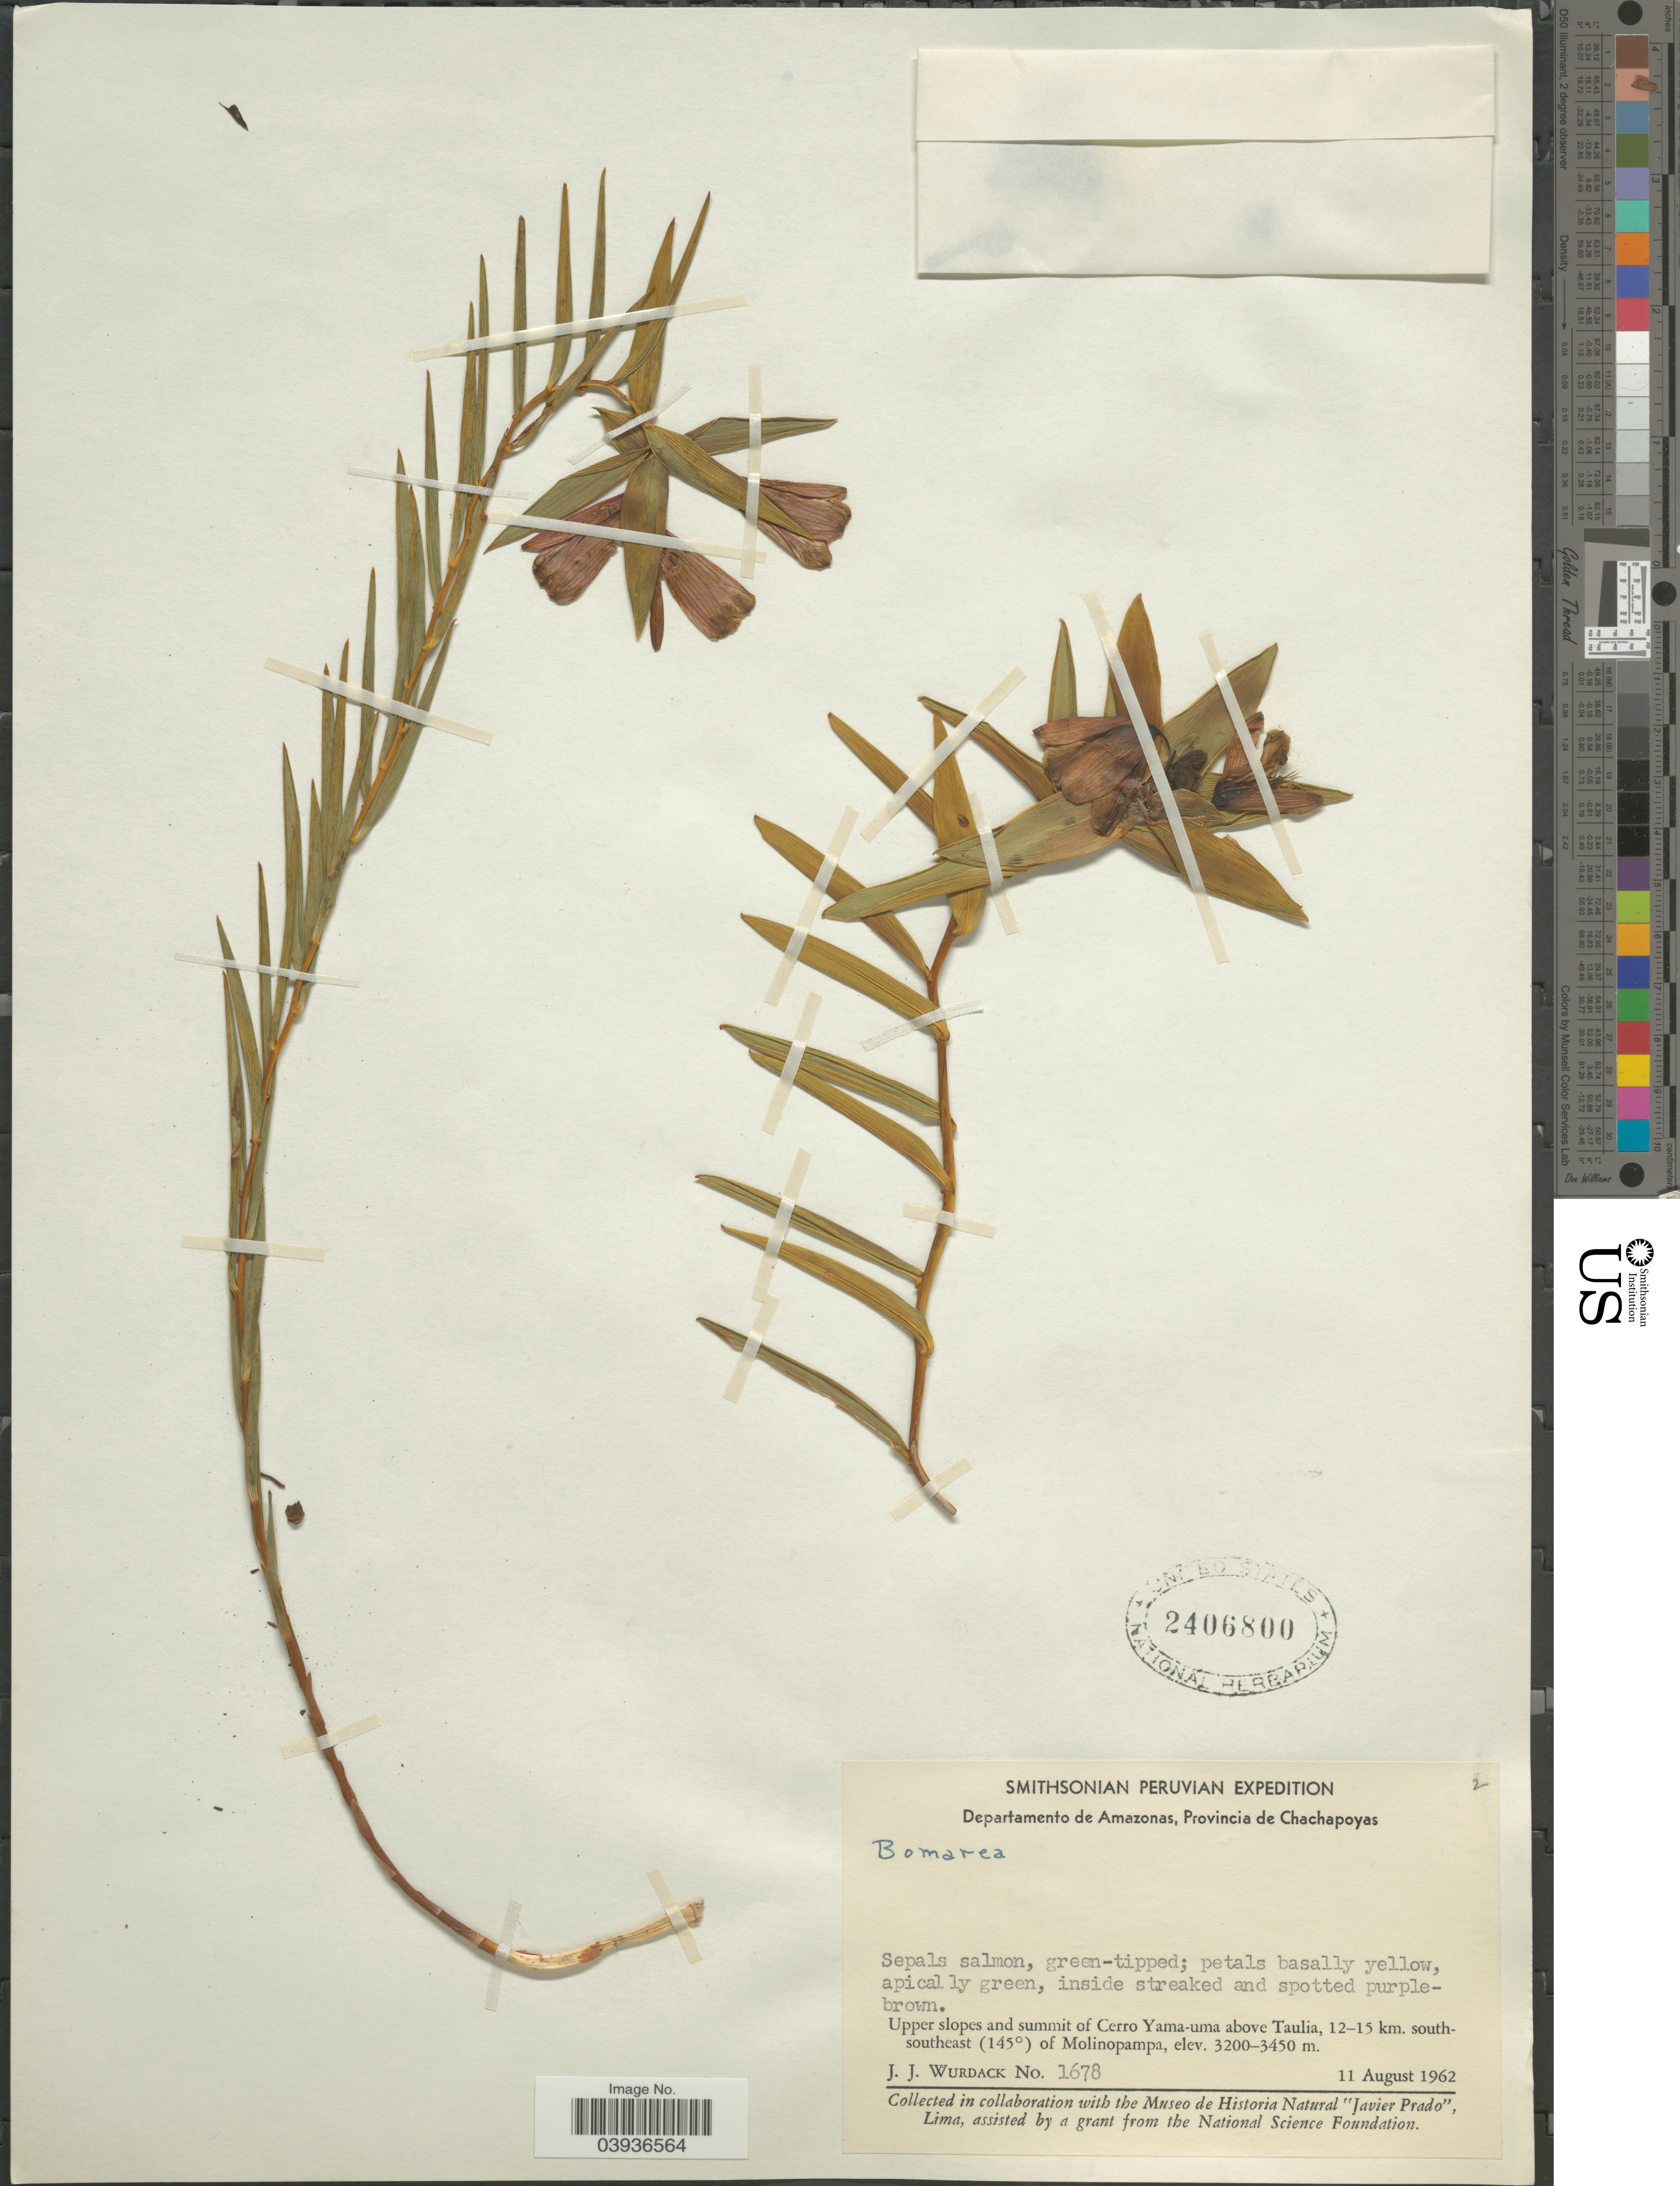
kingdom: Plantae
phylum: Tracheophyta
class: Liliopsida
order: Liliales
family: Alstroemeriaceae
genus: Bomarea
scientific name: Bomarea sp.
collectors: J. J. Wurdack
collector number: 1678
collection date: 1962-08-11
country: Peru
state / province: Amazonas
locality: Departamento de Amazonas, Provincia de Chachapoyas. Upper slopes of Cerro Yama-uma above Taulia, 12-15 km. south-southeast of Molinopampa.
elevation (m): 3200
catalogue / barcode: US 2406800